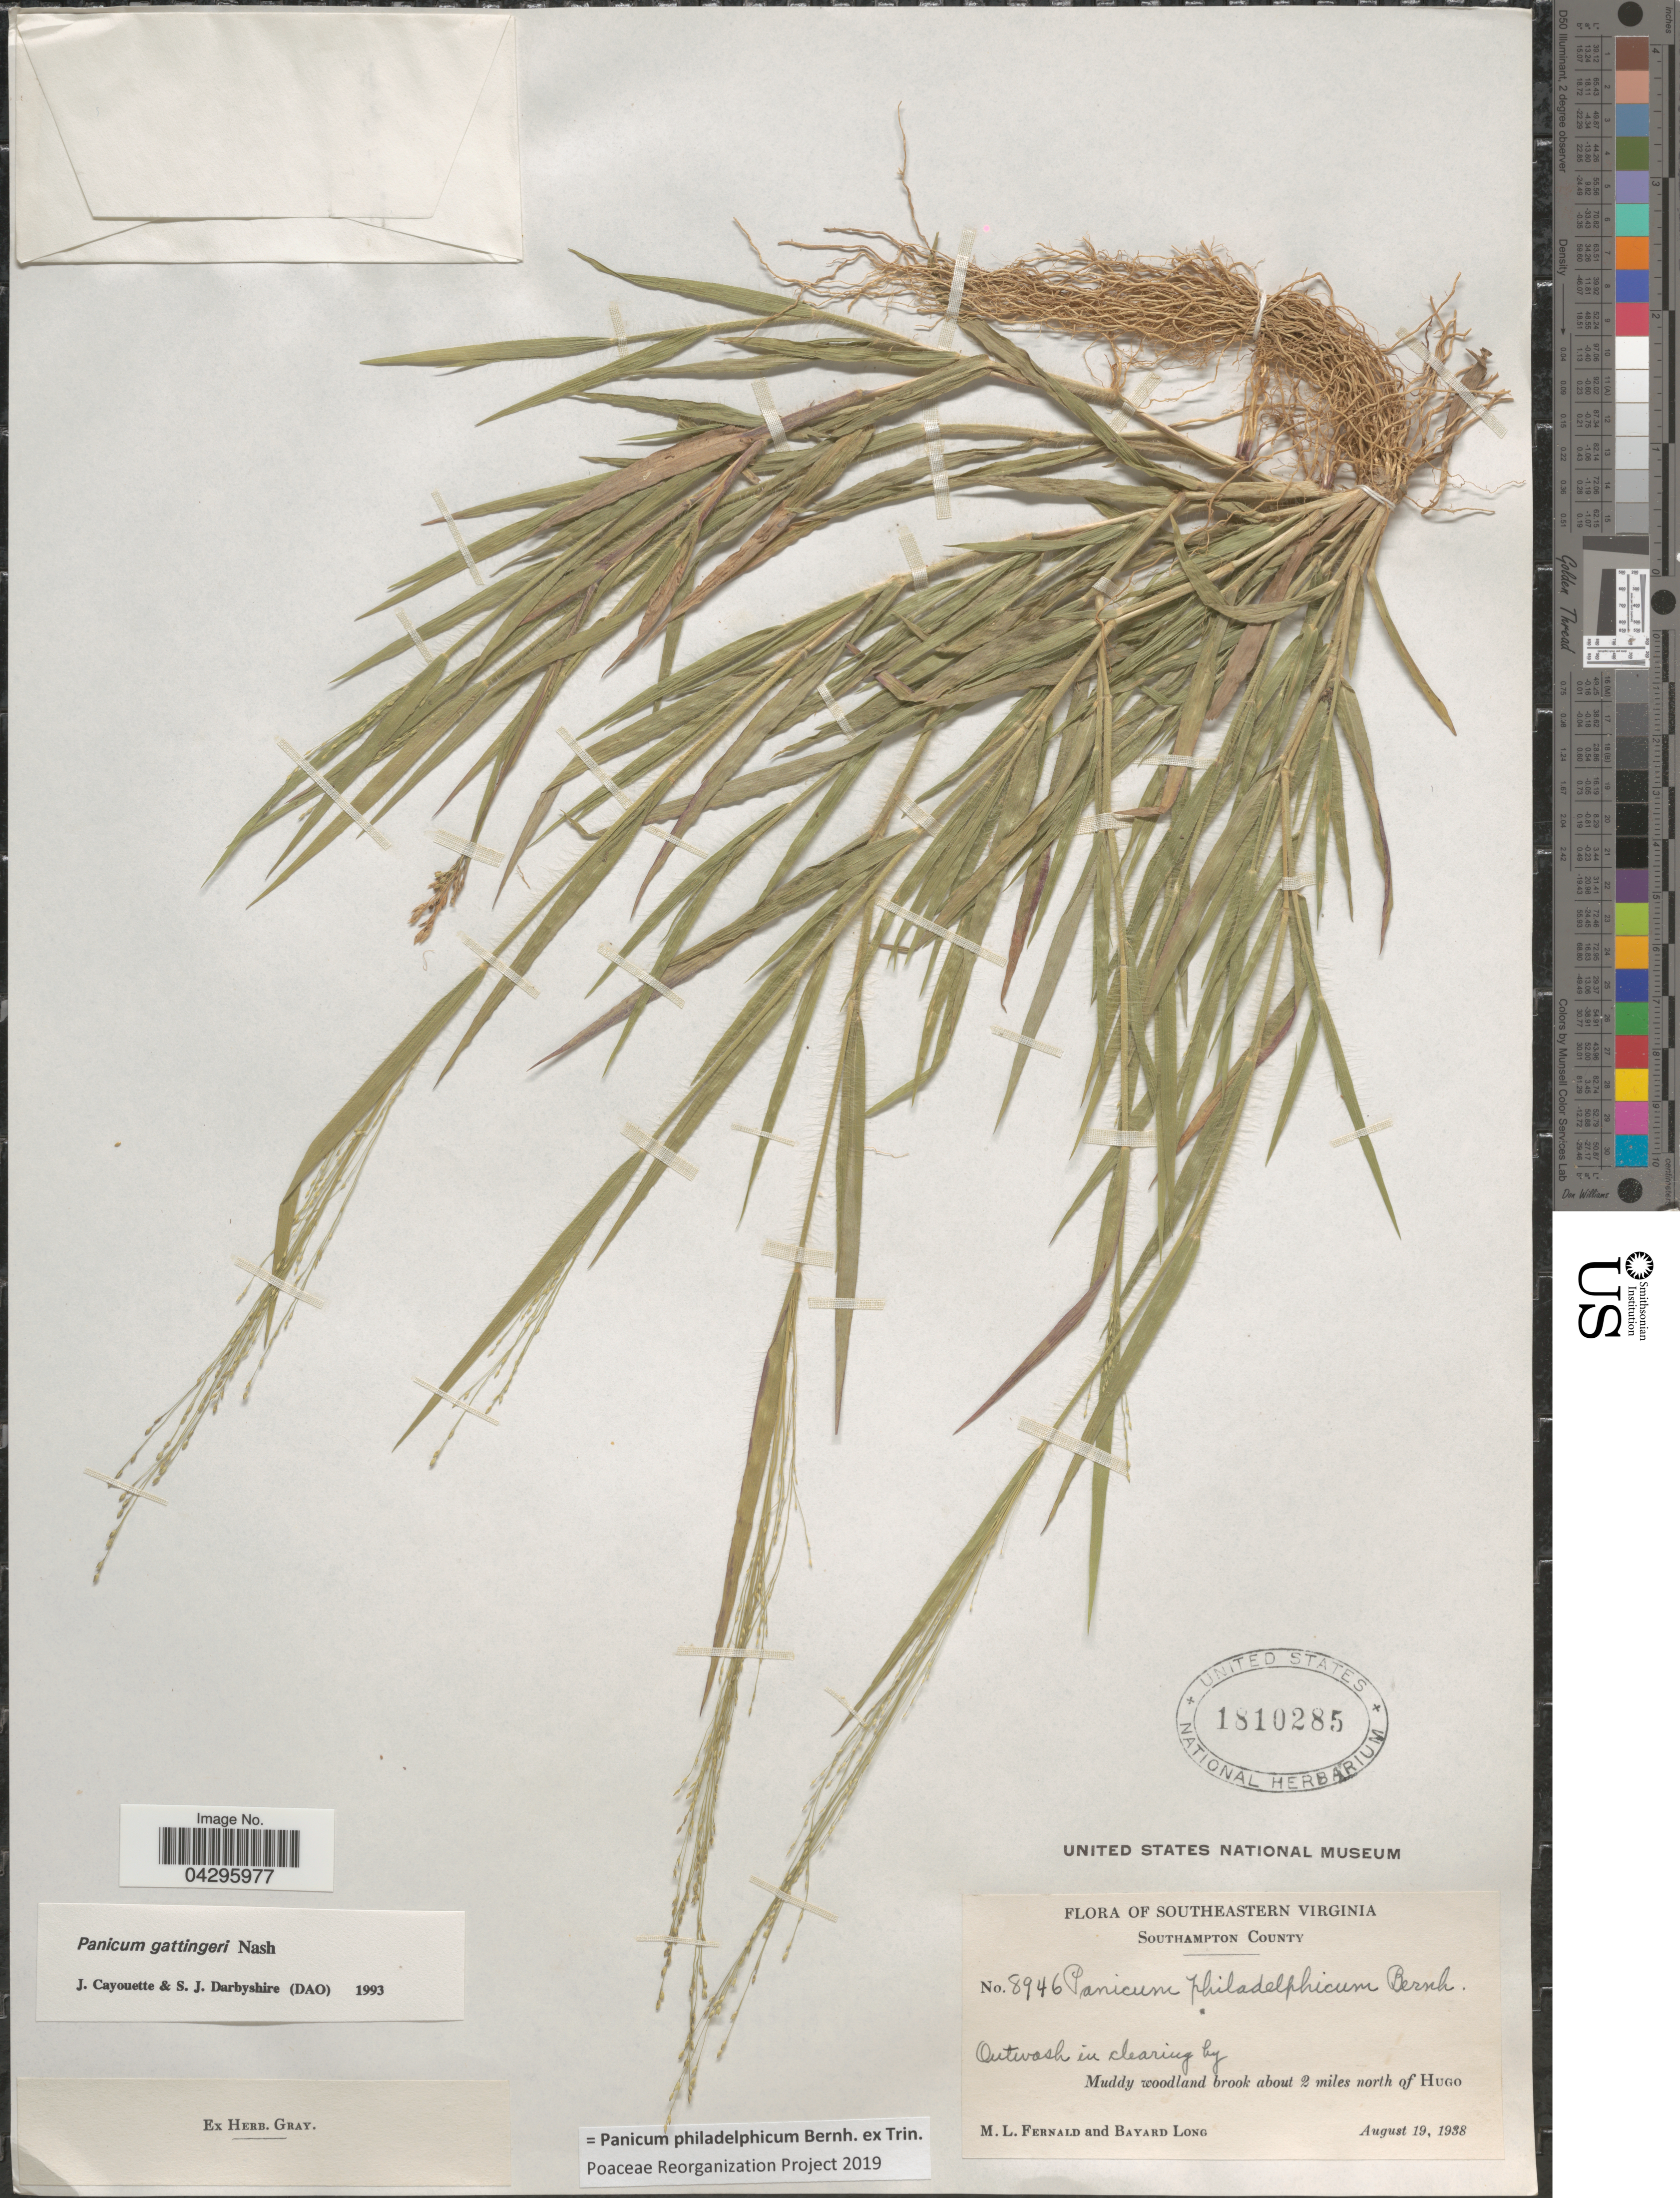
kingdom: Plantae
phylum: Tracheophyta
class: Liliopsida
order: Poales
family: Poaceae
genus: Panicum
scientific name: Panicum philadelphicum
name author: Bernh. ex Trin.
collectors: M. L. Fernald & B. Long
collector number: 8946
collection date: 1938-08-19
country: United States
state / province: Virginia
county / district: Southampton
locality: Southeastern Virginia. Southampton County. Outwash in clearing by Muddy woodland brook about 2 miles north of Hugo.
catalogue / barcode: US 1810285